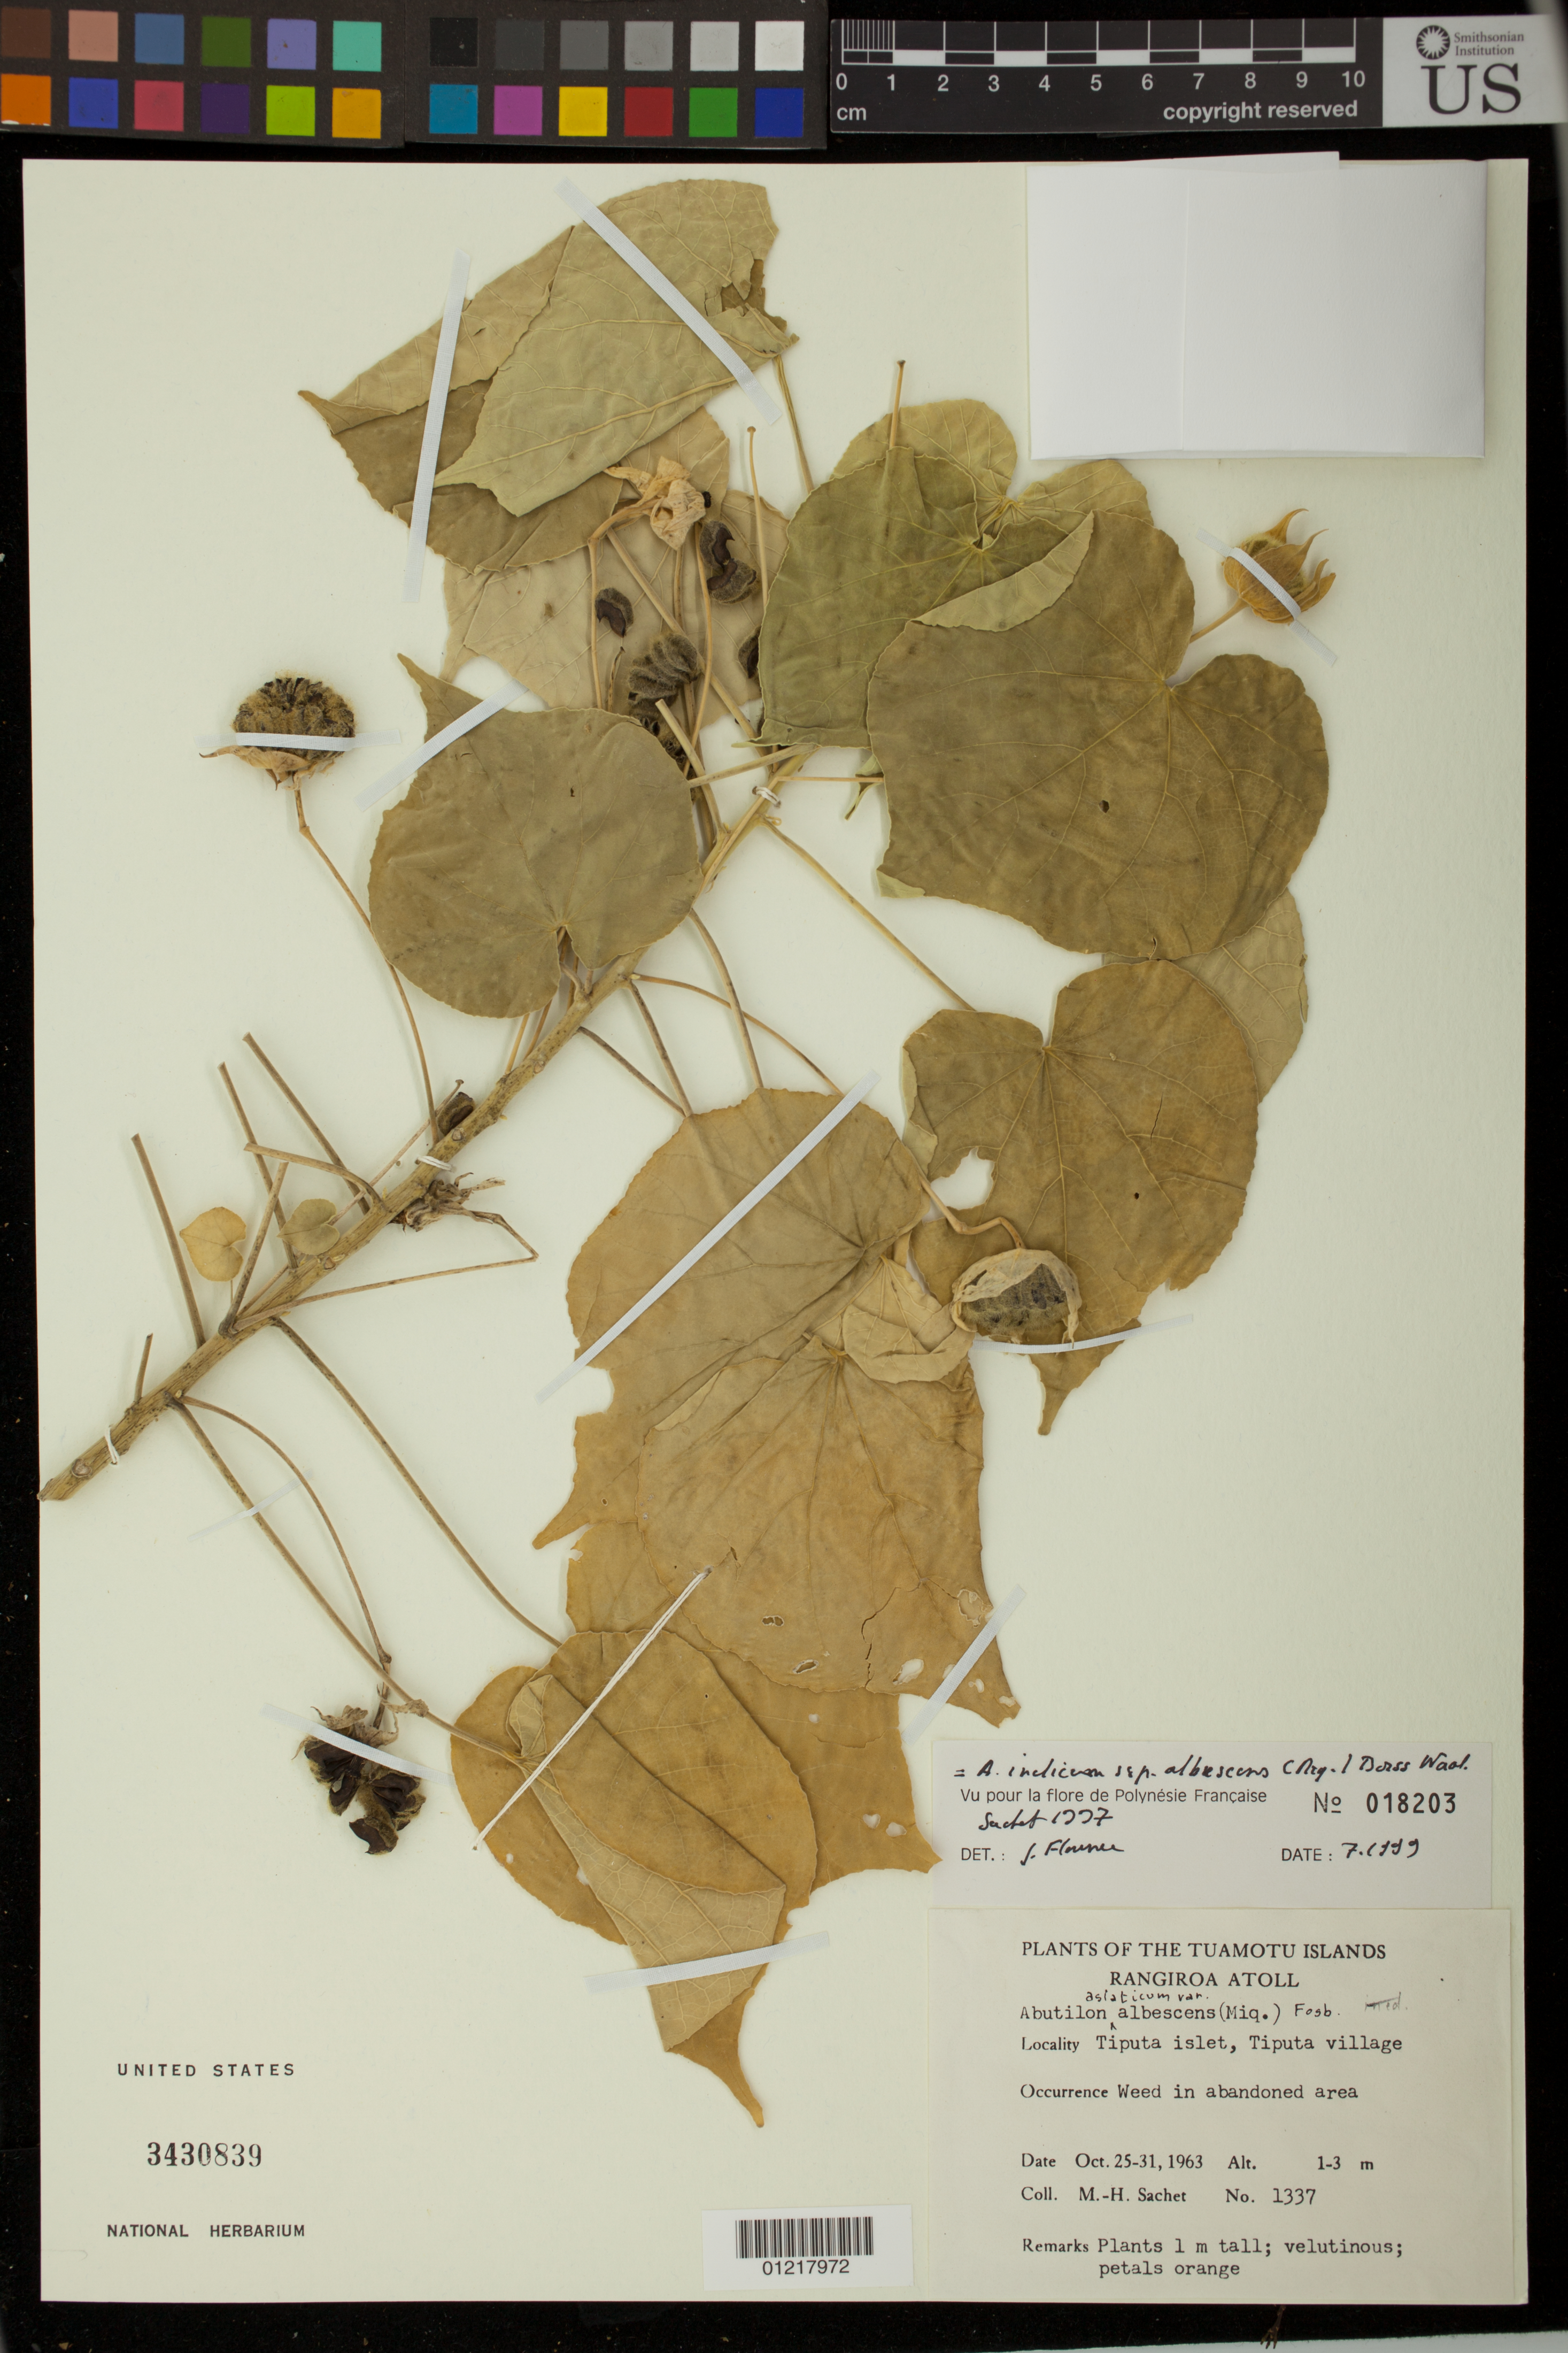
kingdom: Plantae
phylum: Tracheophyta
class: Magnoliopsida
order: Malvales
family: Malvaceae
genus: Abutilon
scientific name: Abutilon asiaticum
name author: (L.) Sweet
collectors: M.-H. Sachet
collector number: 1337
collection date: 1963-10-25/1963-10-31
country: French Polynesia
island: Rangiroa [Deans] Atoll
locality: Rangiroa Atoll, Tuamotu Islands, Tiputa islet, Tiputa village.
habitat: Weed in abandoned area.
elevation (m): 1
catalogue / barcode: US 3430839